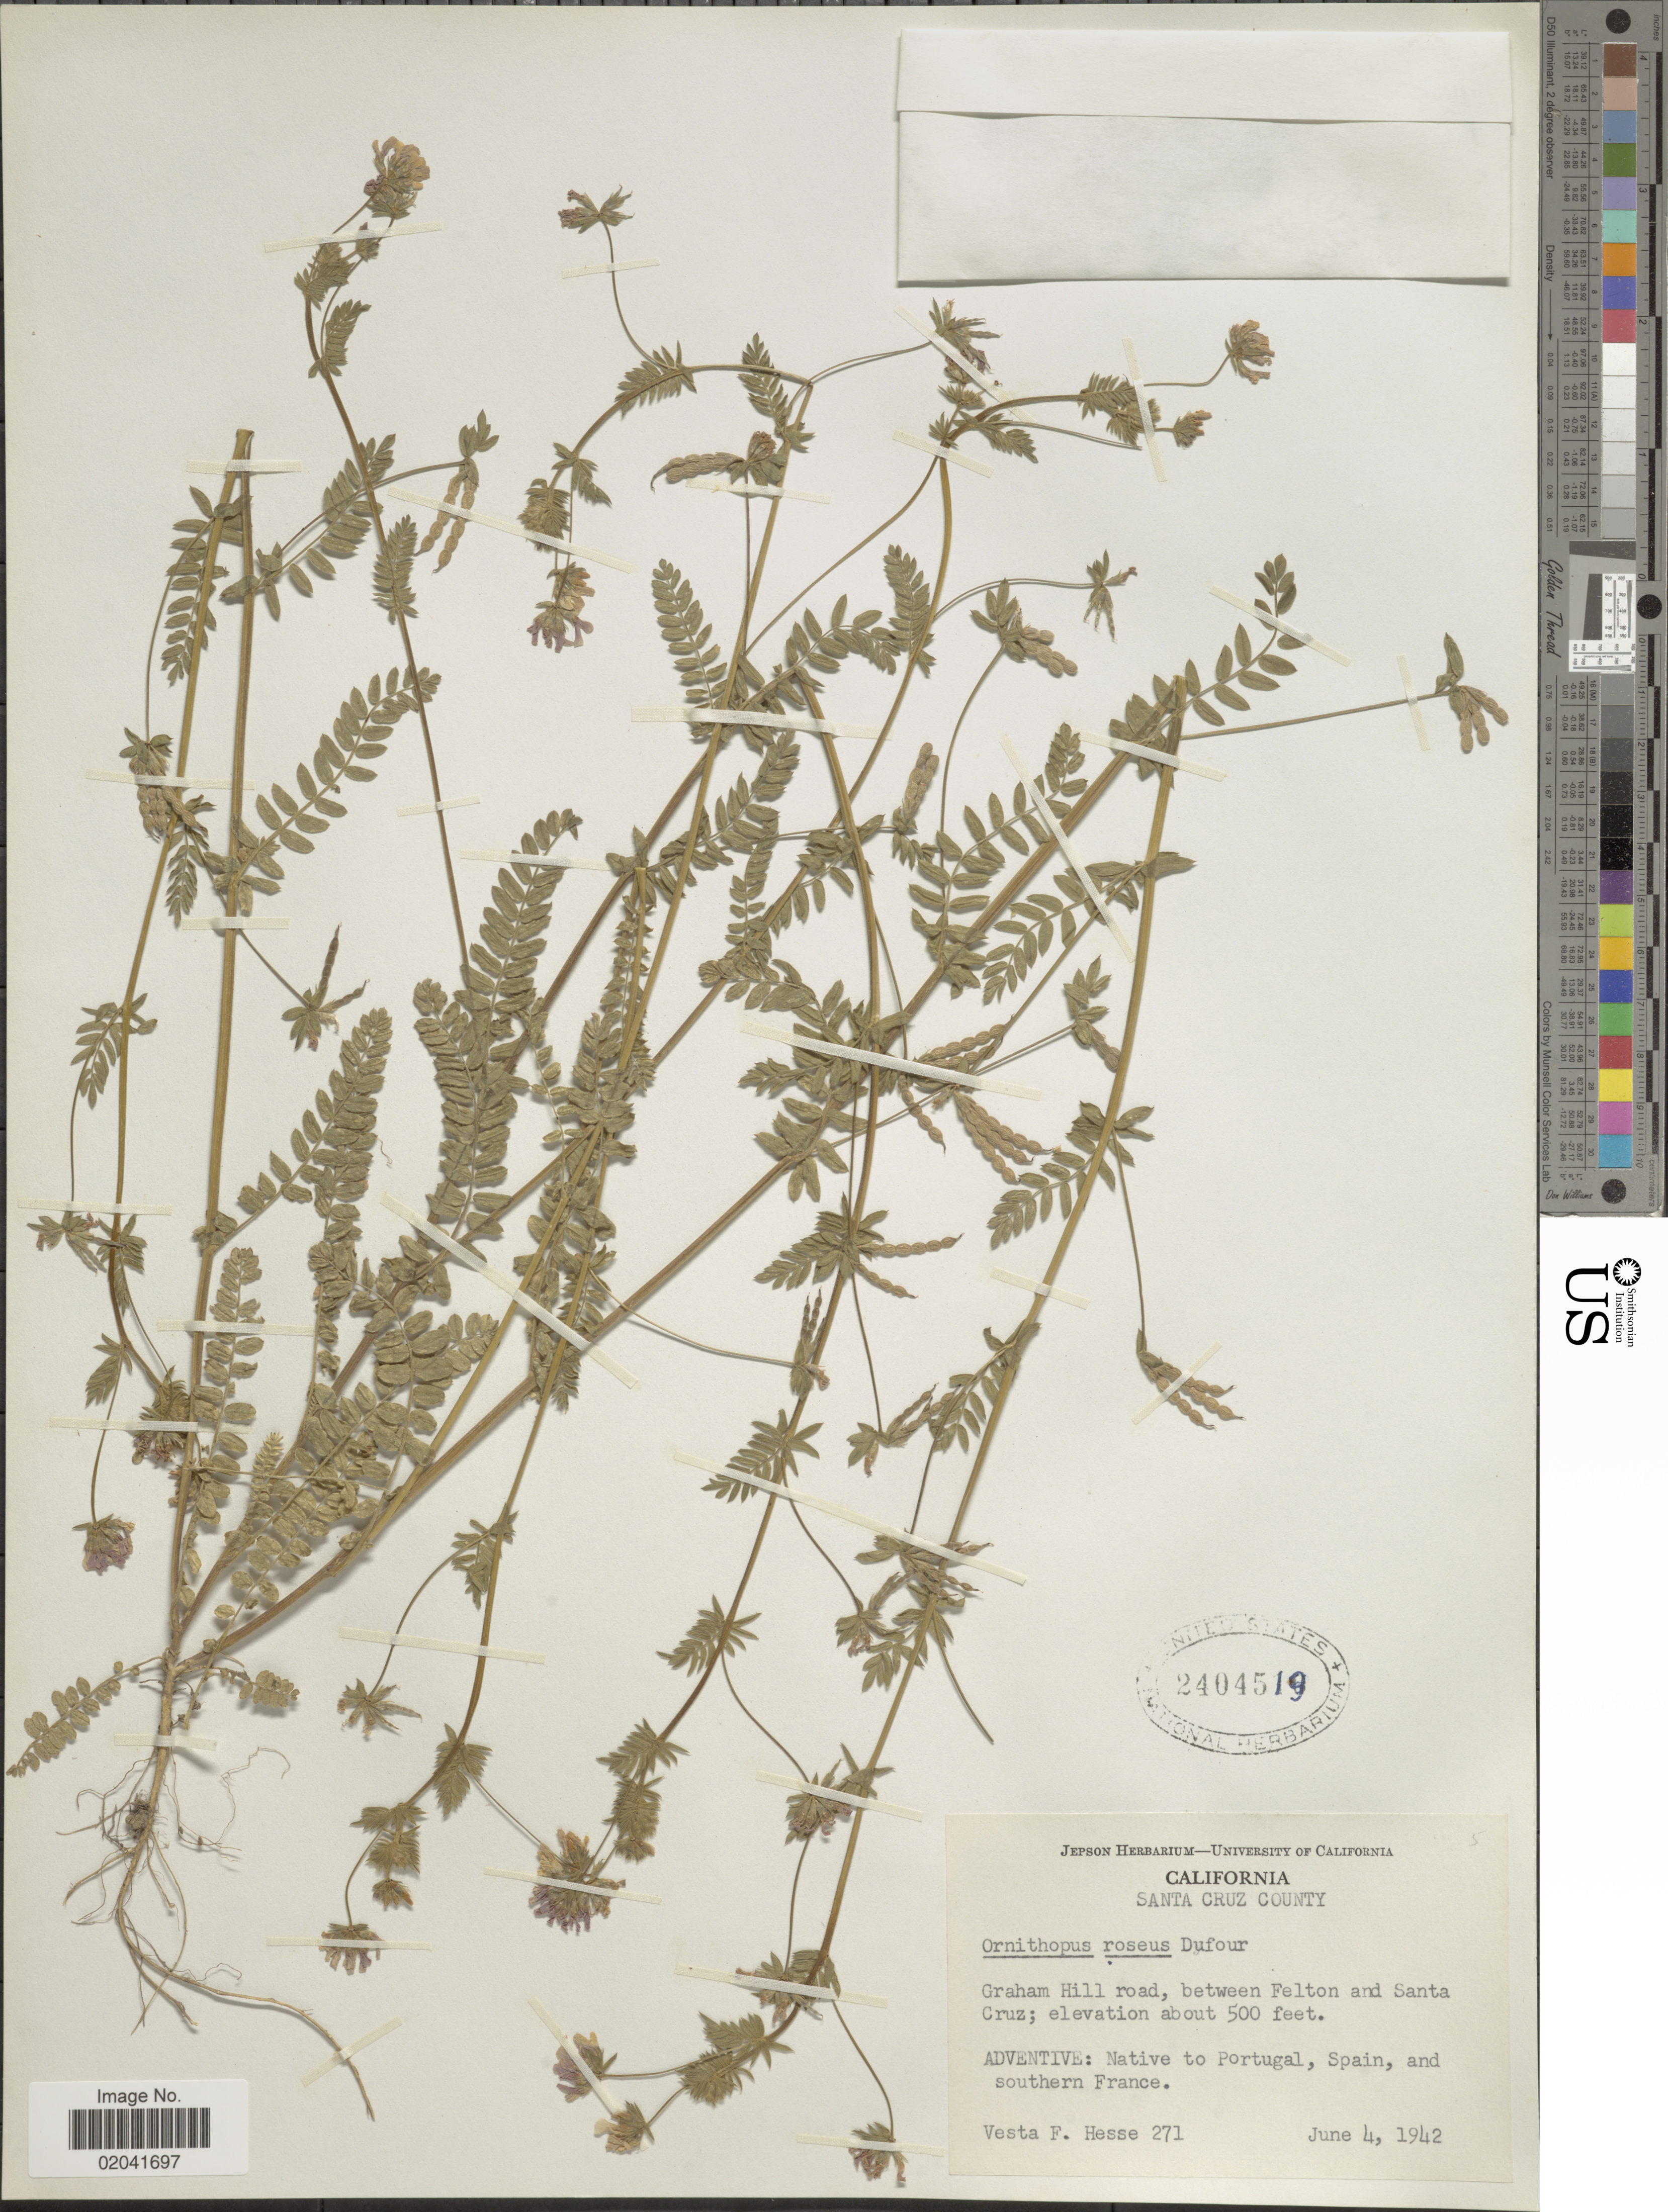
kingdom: Plantae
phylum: Tracheophyta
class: Magnoliopsida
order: Fabales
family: Fabaceae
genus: Ornithopus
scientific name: Ornithopus roseus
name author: Dufour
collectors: V. Hesse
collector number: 271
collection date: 1942-06-04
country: United States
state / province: California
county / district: Santa Cruz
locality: California, Santa Cruz County, Graham Hill road, between Felton and Santa Cruz.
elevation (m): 152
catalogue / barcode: US 2404519